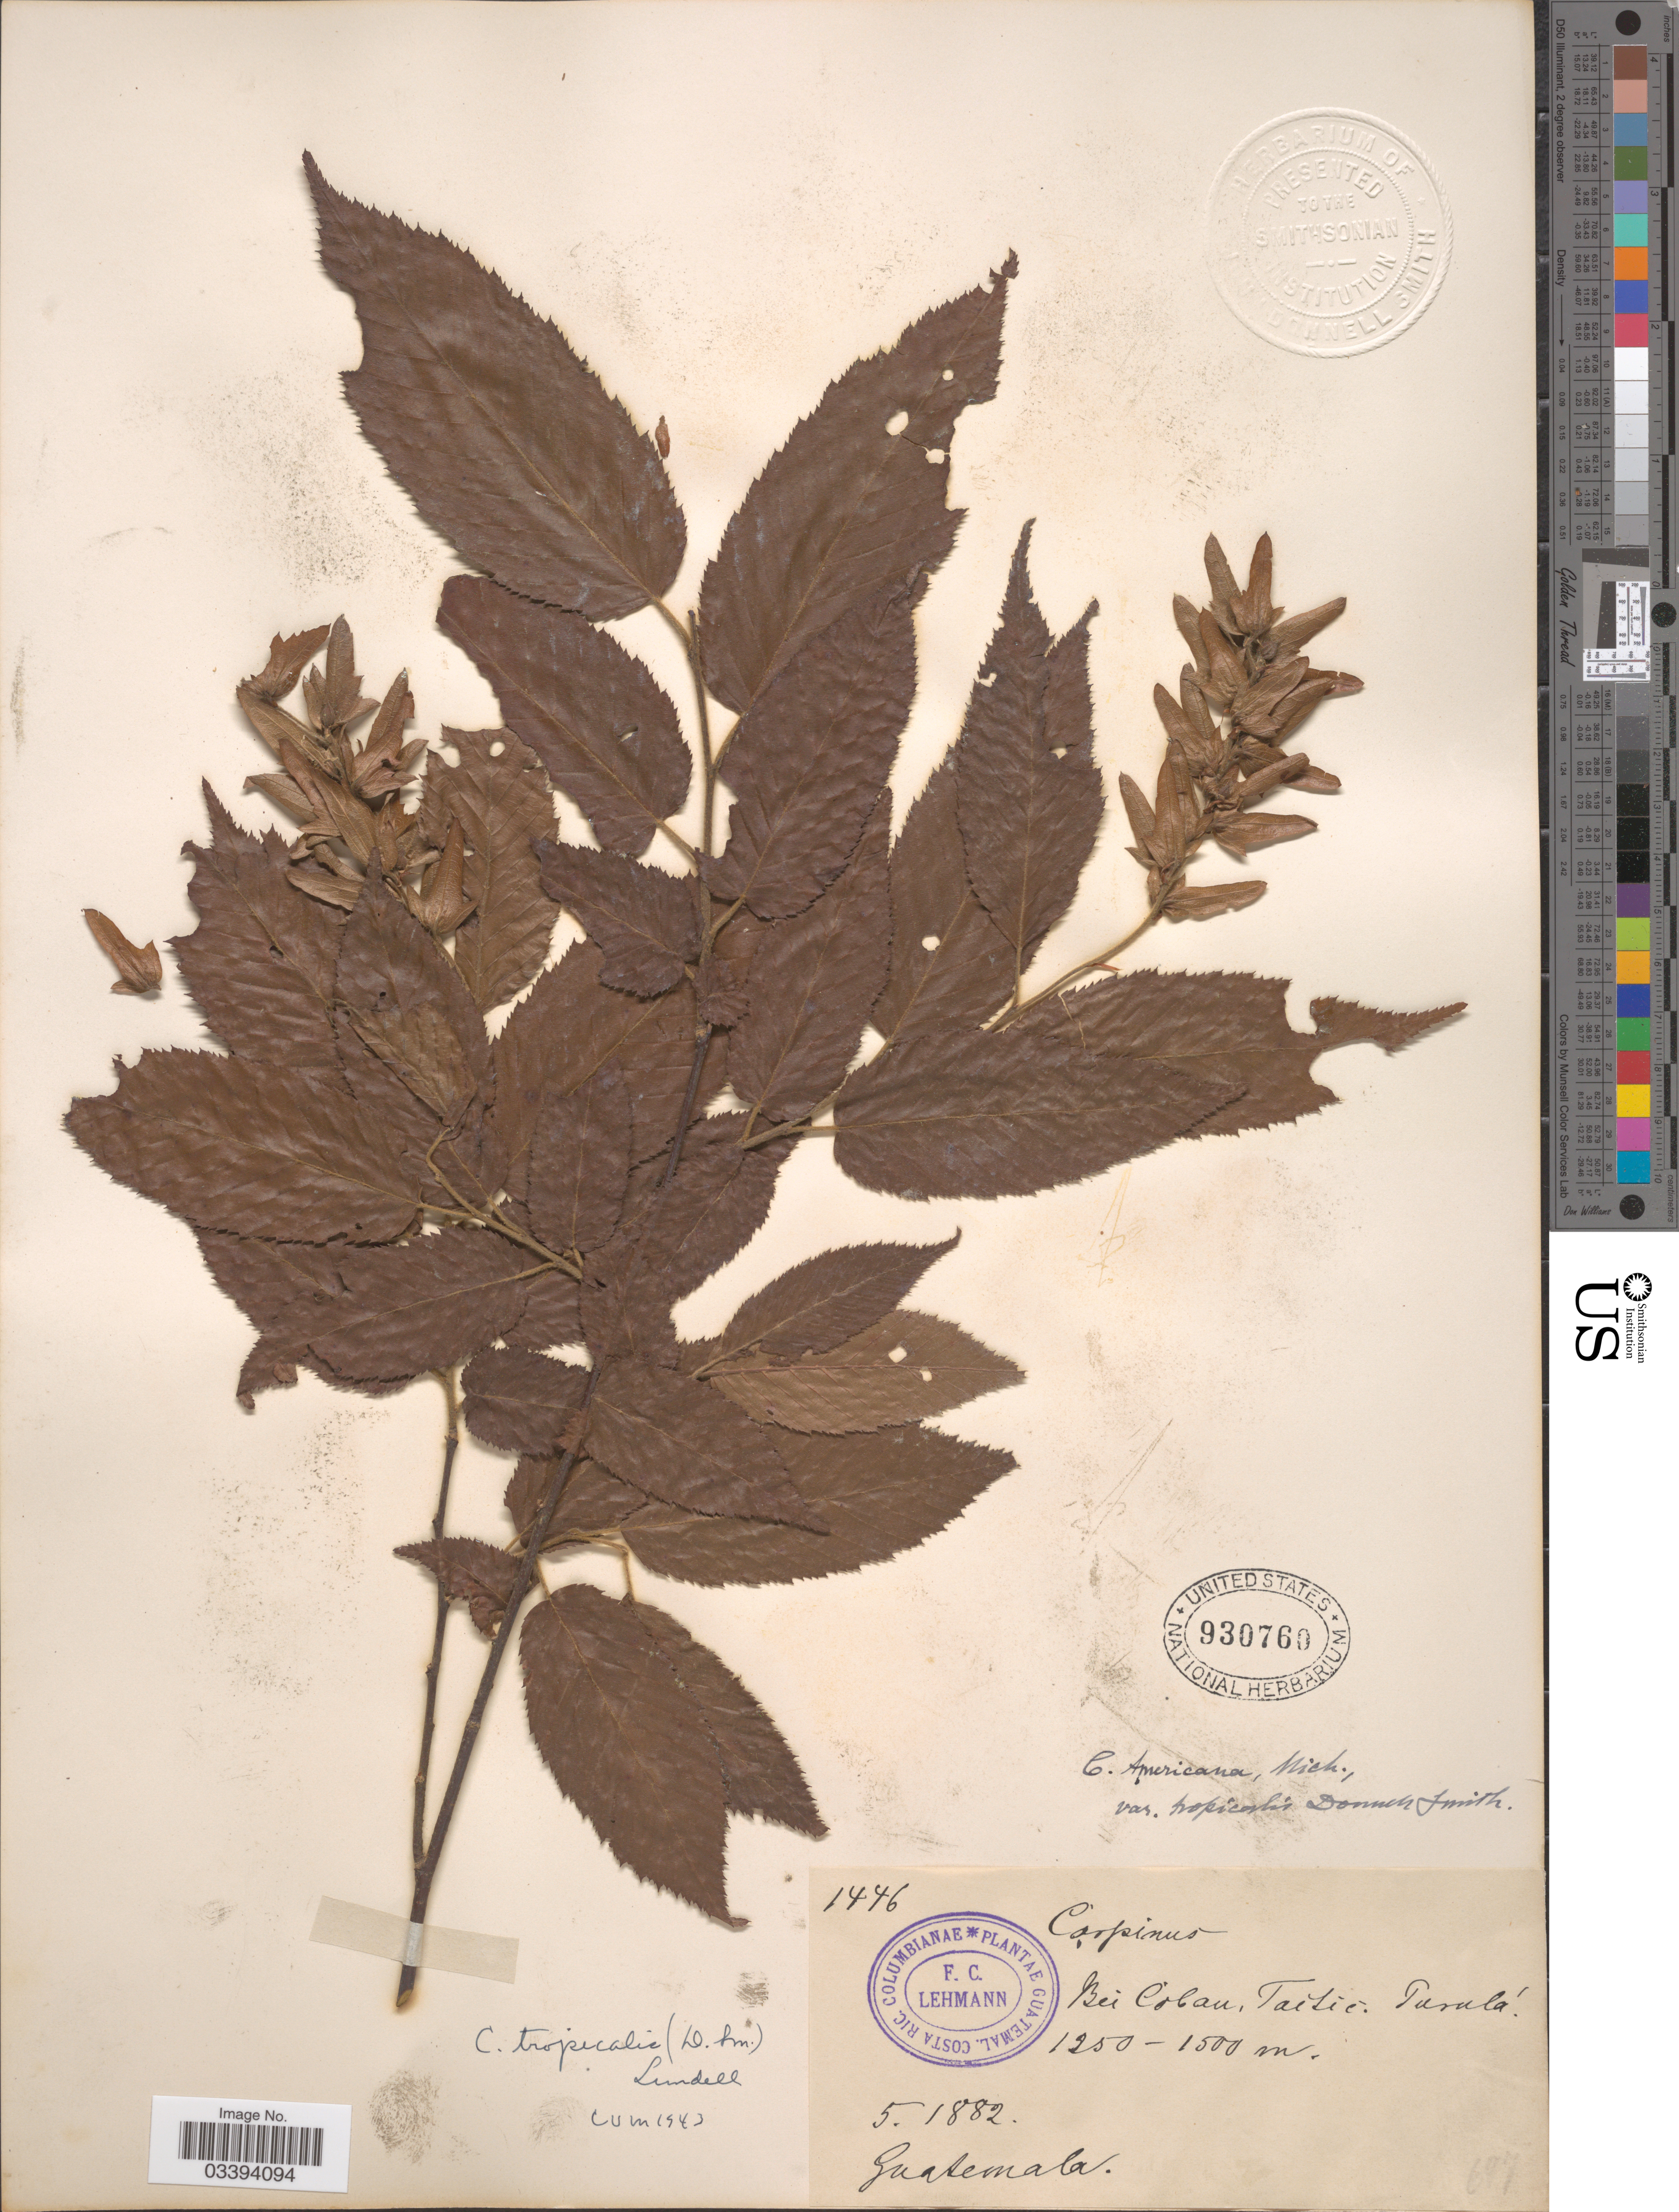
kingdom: Plantae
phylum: Tracheophyta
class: Magnoliopsida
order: Fagales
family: Betulaceae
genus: Carpinus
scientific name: Carpinus tropicalis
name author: (Donn. Sm.) Lundell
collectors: F. C. Lehmann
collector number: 1446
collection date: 1882-05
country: Guatemala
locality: Bei Coban, Tactic. Purulá. [Purulhá]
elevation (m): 1250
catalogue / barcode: US 930760